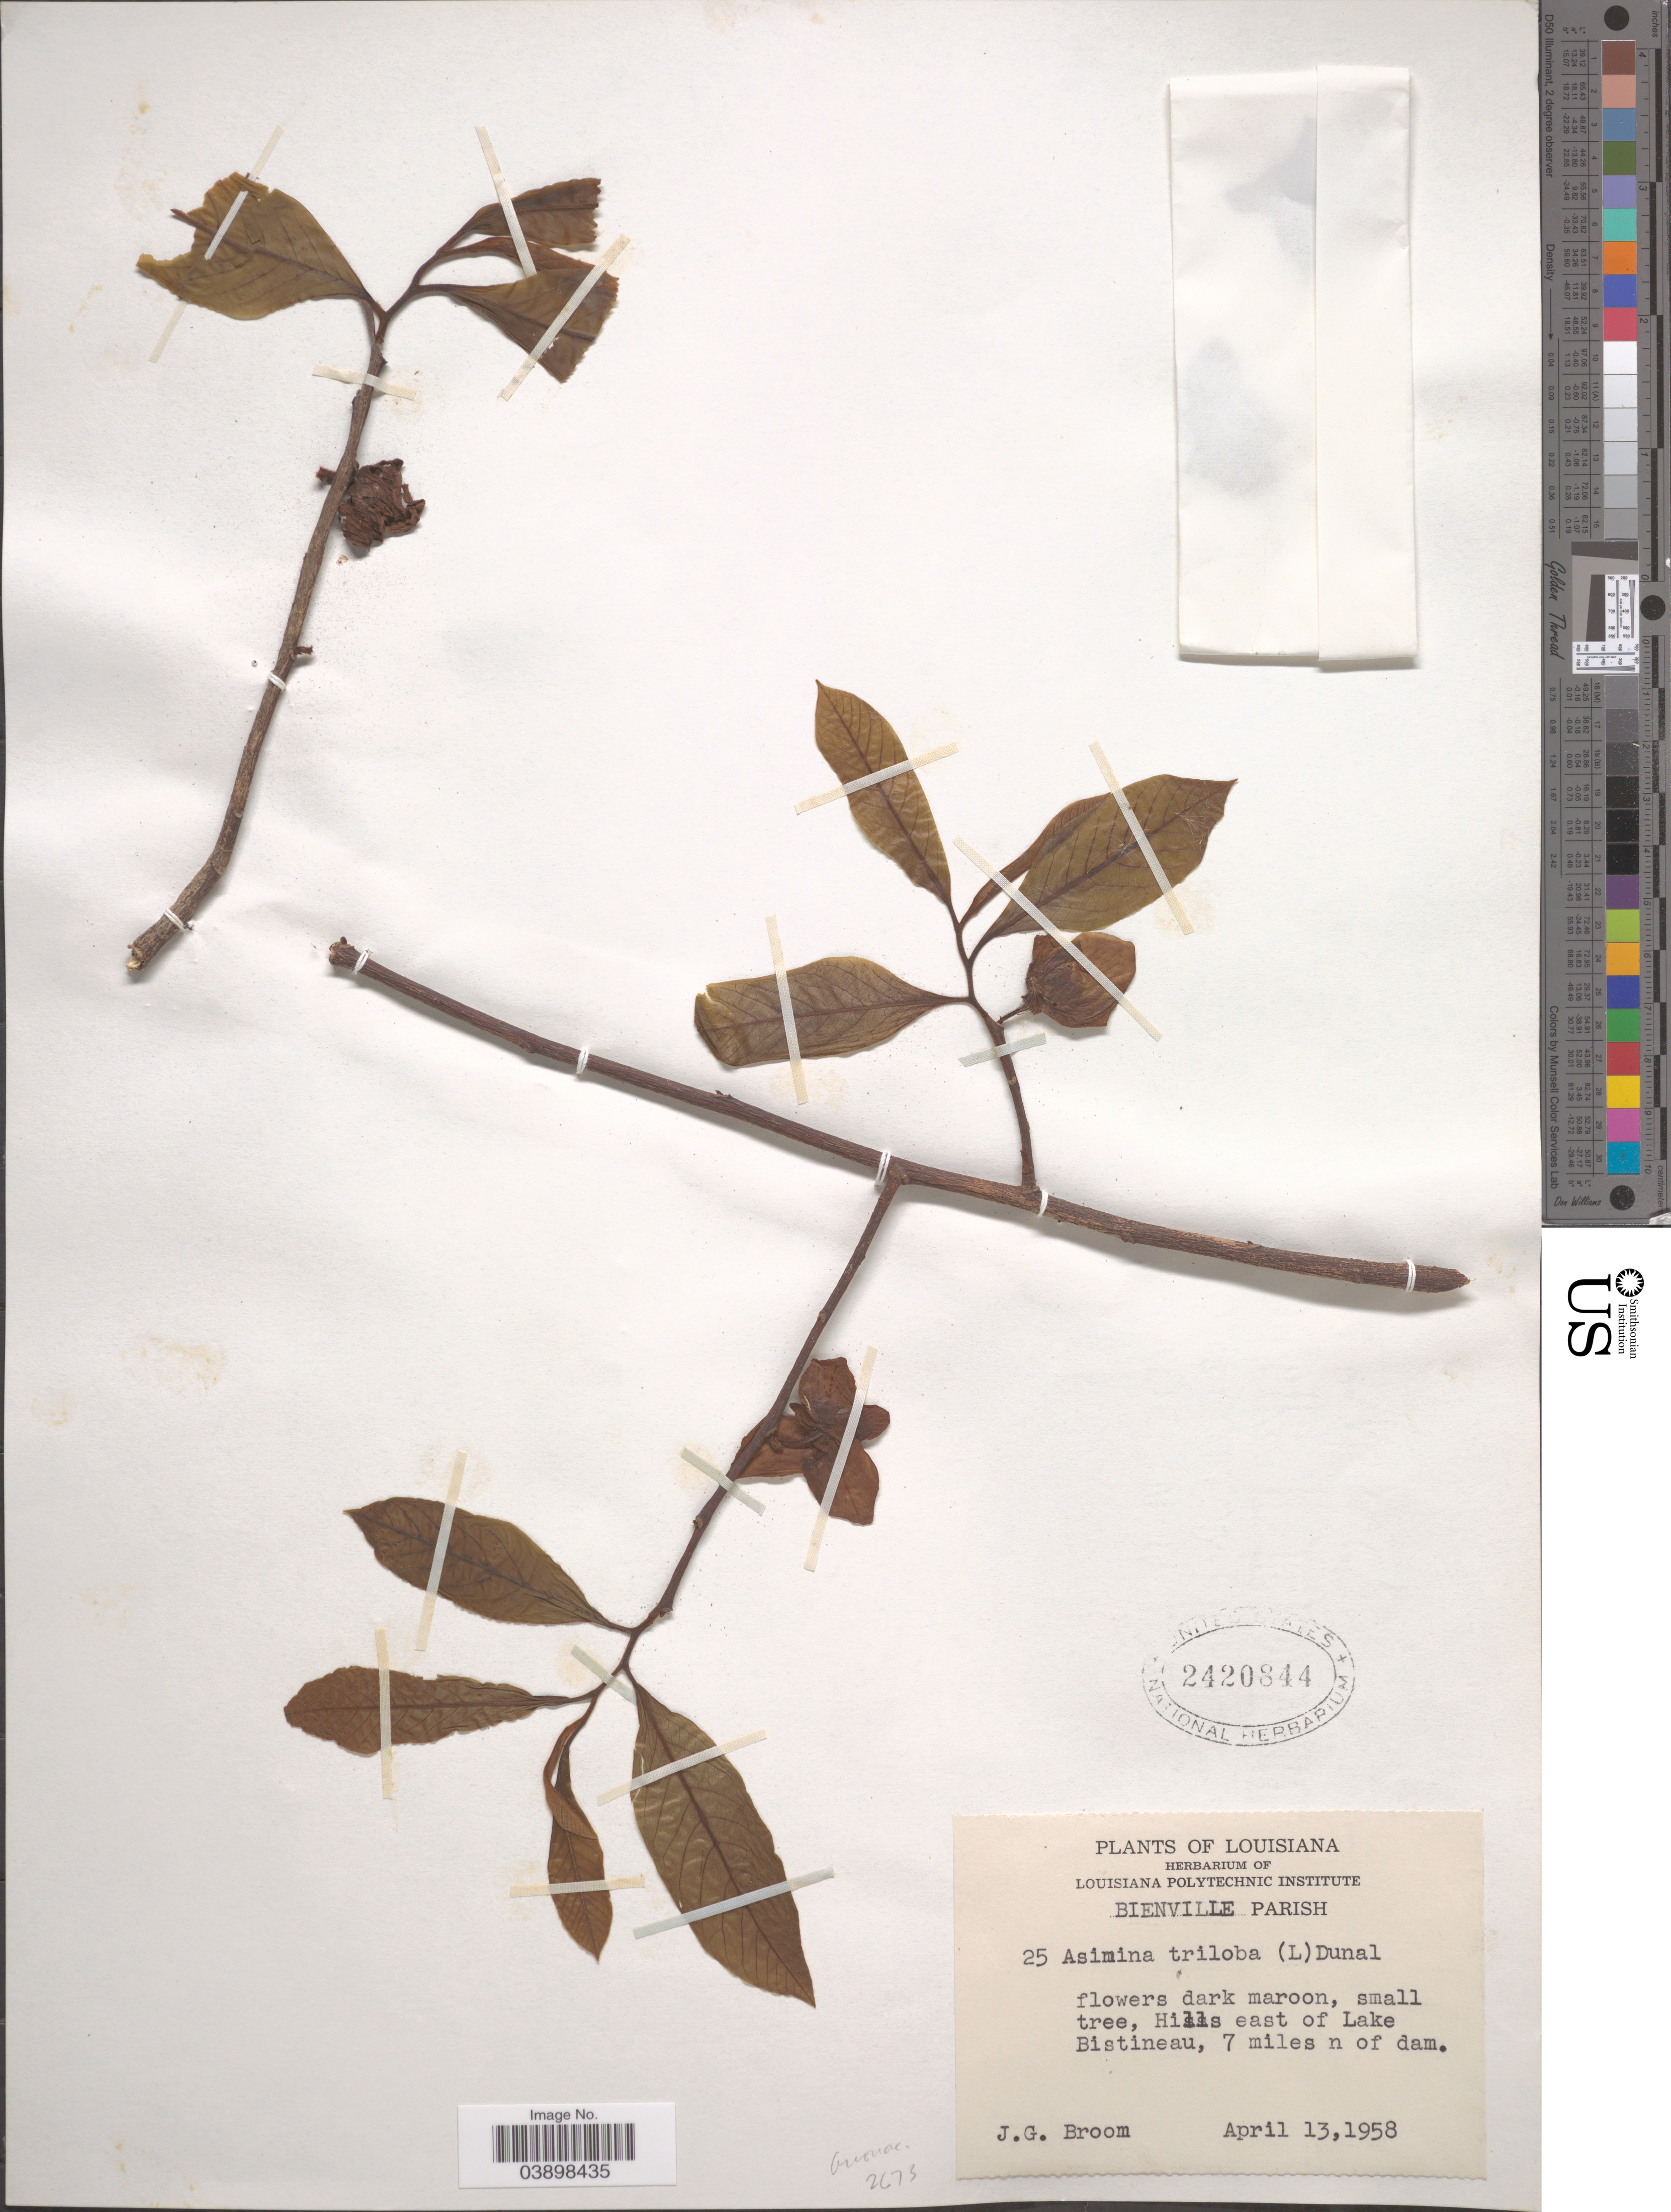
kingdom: Plantae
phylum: Tracheophyta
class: Magnoliopsida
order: Magnoliales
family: Annonaceae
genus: Asimina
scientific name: Asimina triloba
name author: (L.) Dunal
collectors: J. Broom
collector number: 25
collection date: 1958-04-13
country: United States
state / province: Louisiana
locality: Bienville Parish. Hills east of Lake Bistineau, 7 miles n of dam.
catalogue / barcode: US 2420844